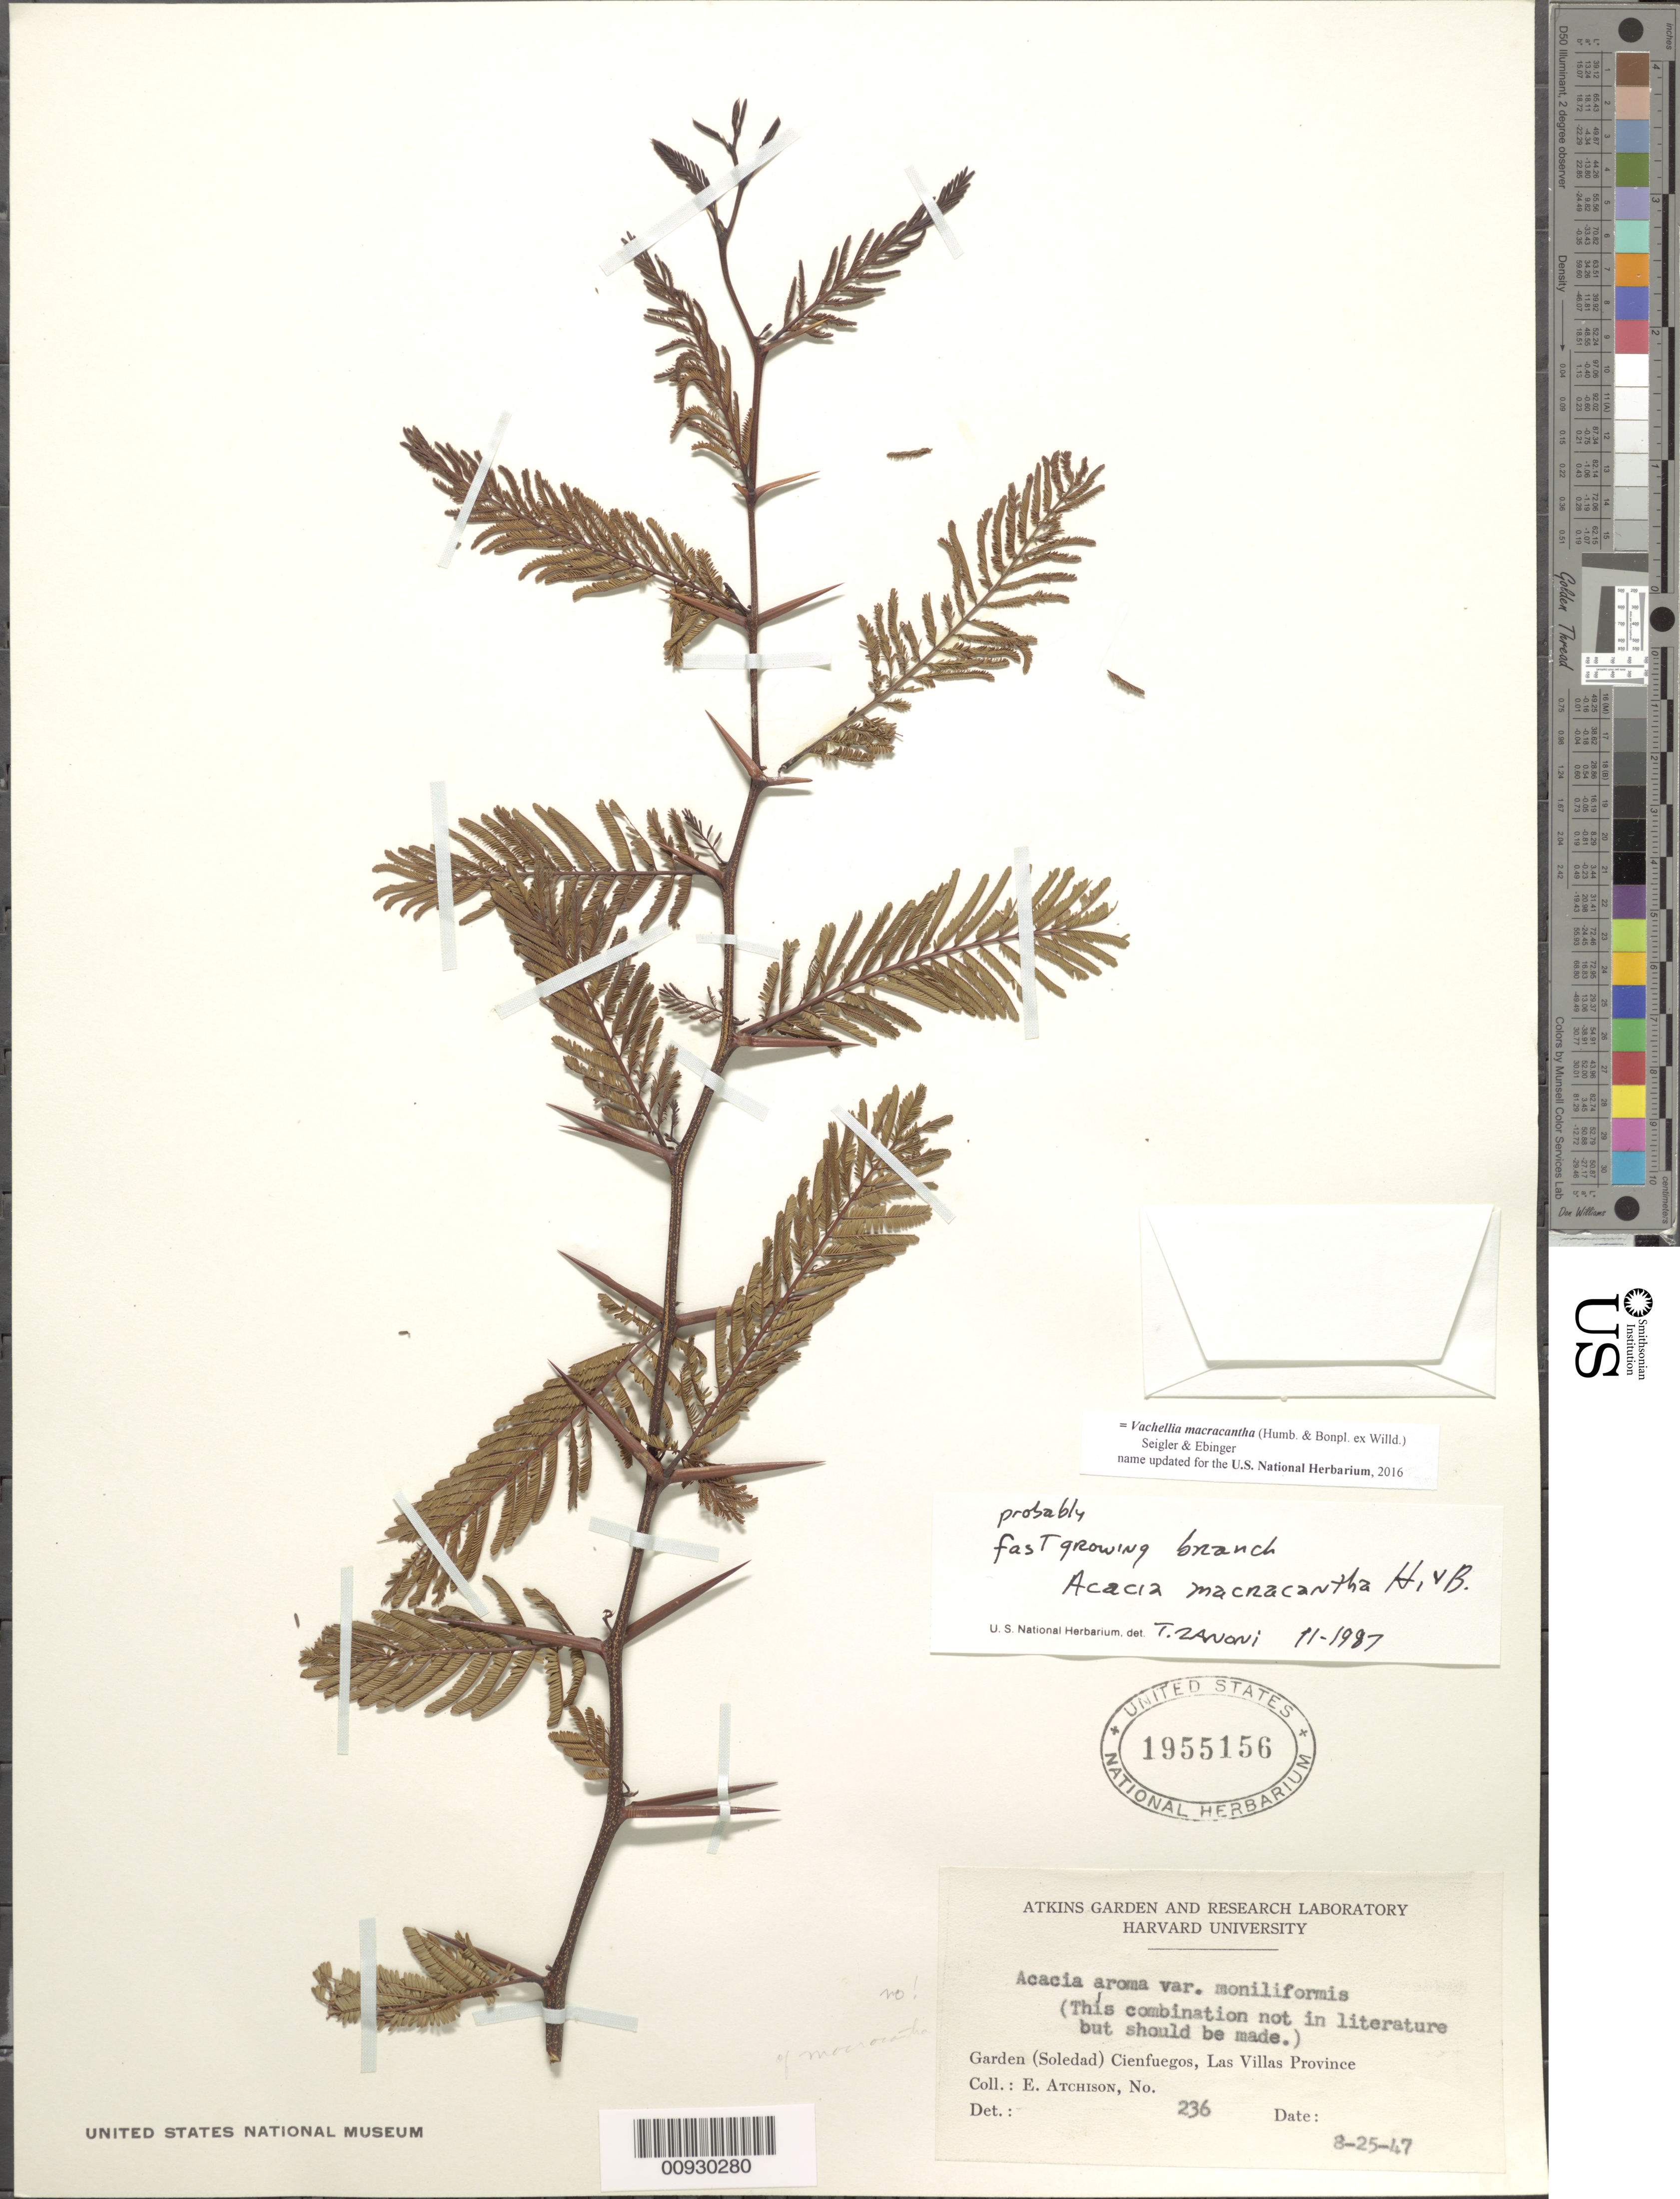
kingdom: Plantae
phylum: Tracheophyta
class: Magnoliopsida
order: Fabales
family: Fabaceae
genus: Vachellia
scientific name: Vachellia macracantha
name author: (Humb. & Bonpl. ex Willd.) Seigler & Ebinger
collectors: E. Atchison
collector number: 236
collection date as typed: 25 Aug 1947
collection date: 1947-08-25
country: Cuba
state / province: Cienfuegos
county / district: Cienfuegos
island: Cuba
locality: Garden (Soledad) Cienfuegos, Las Villa Province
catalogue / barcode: US 1955156